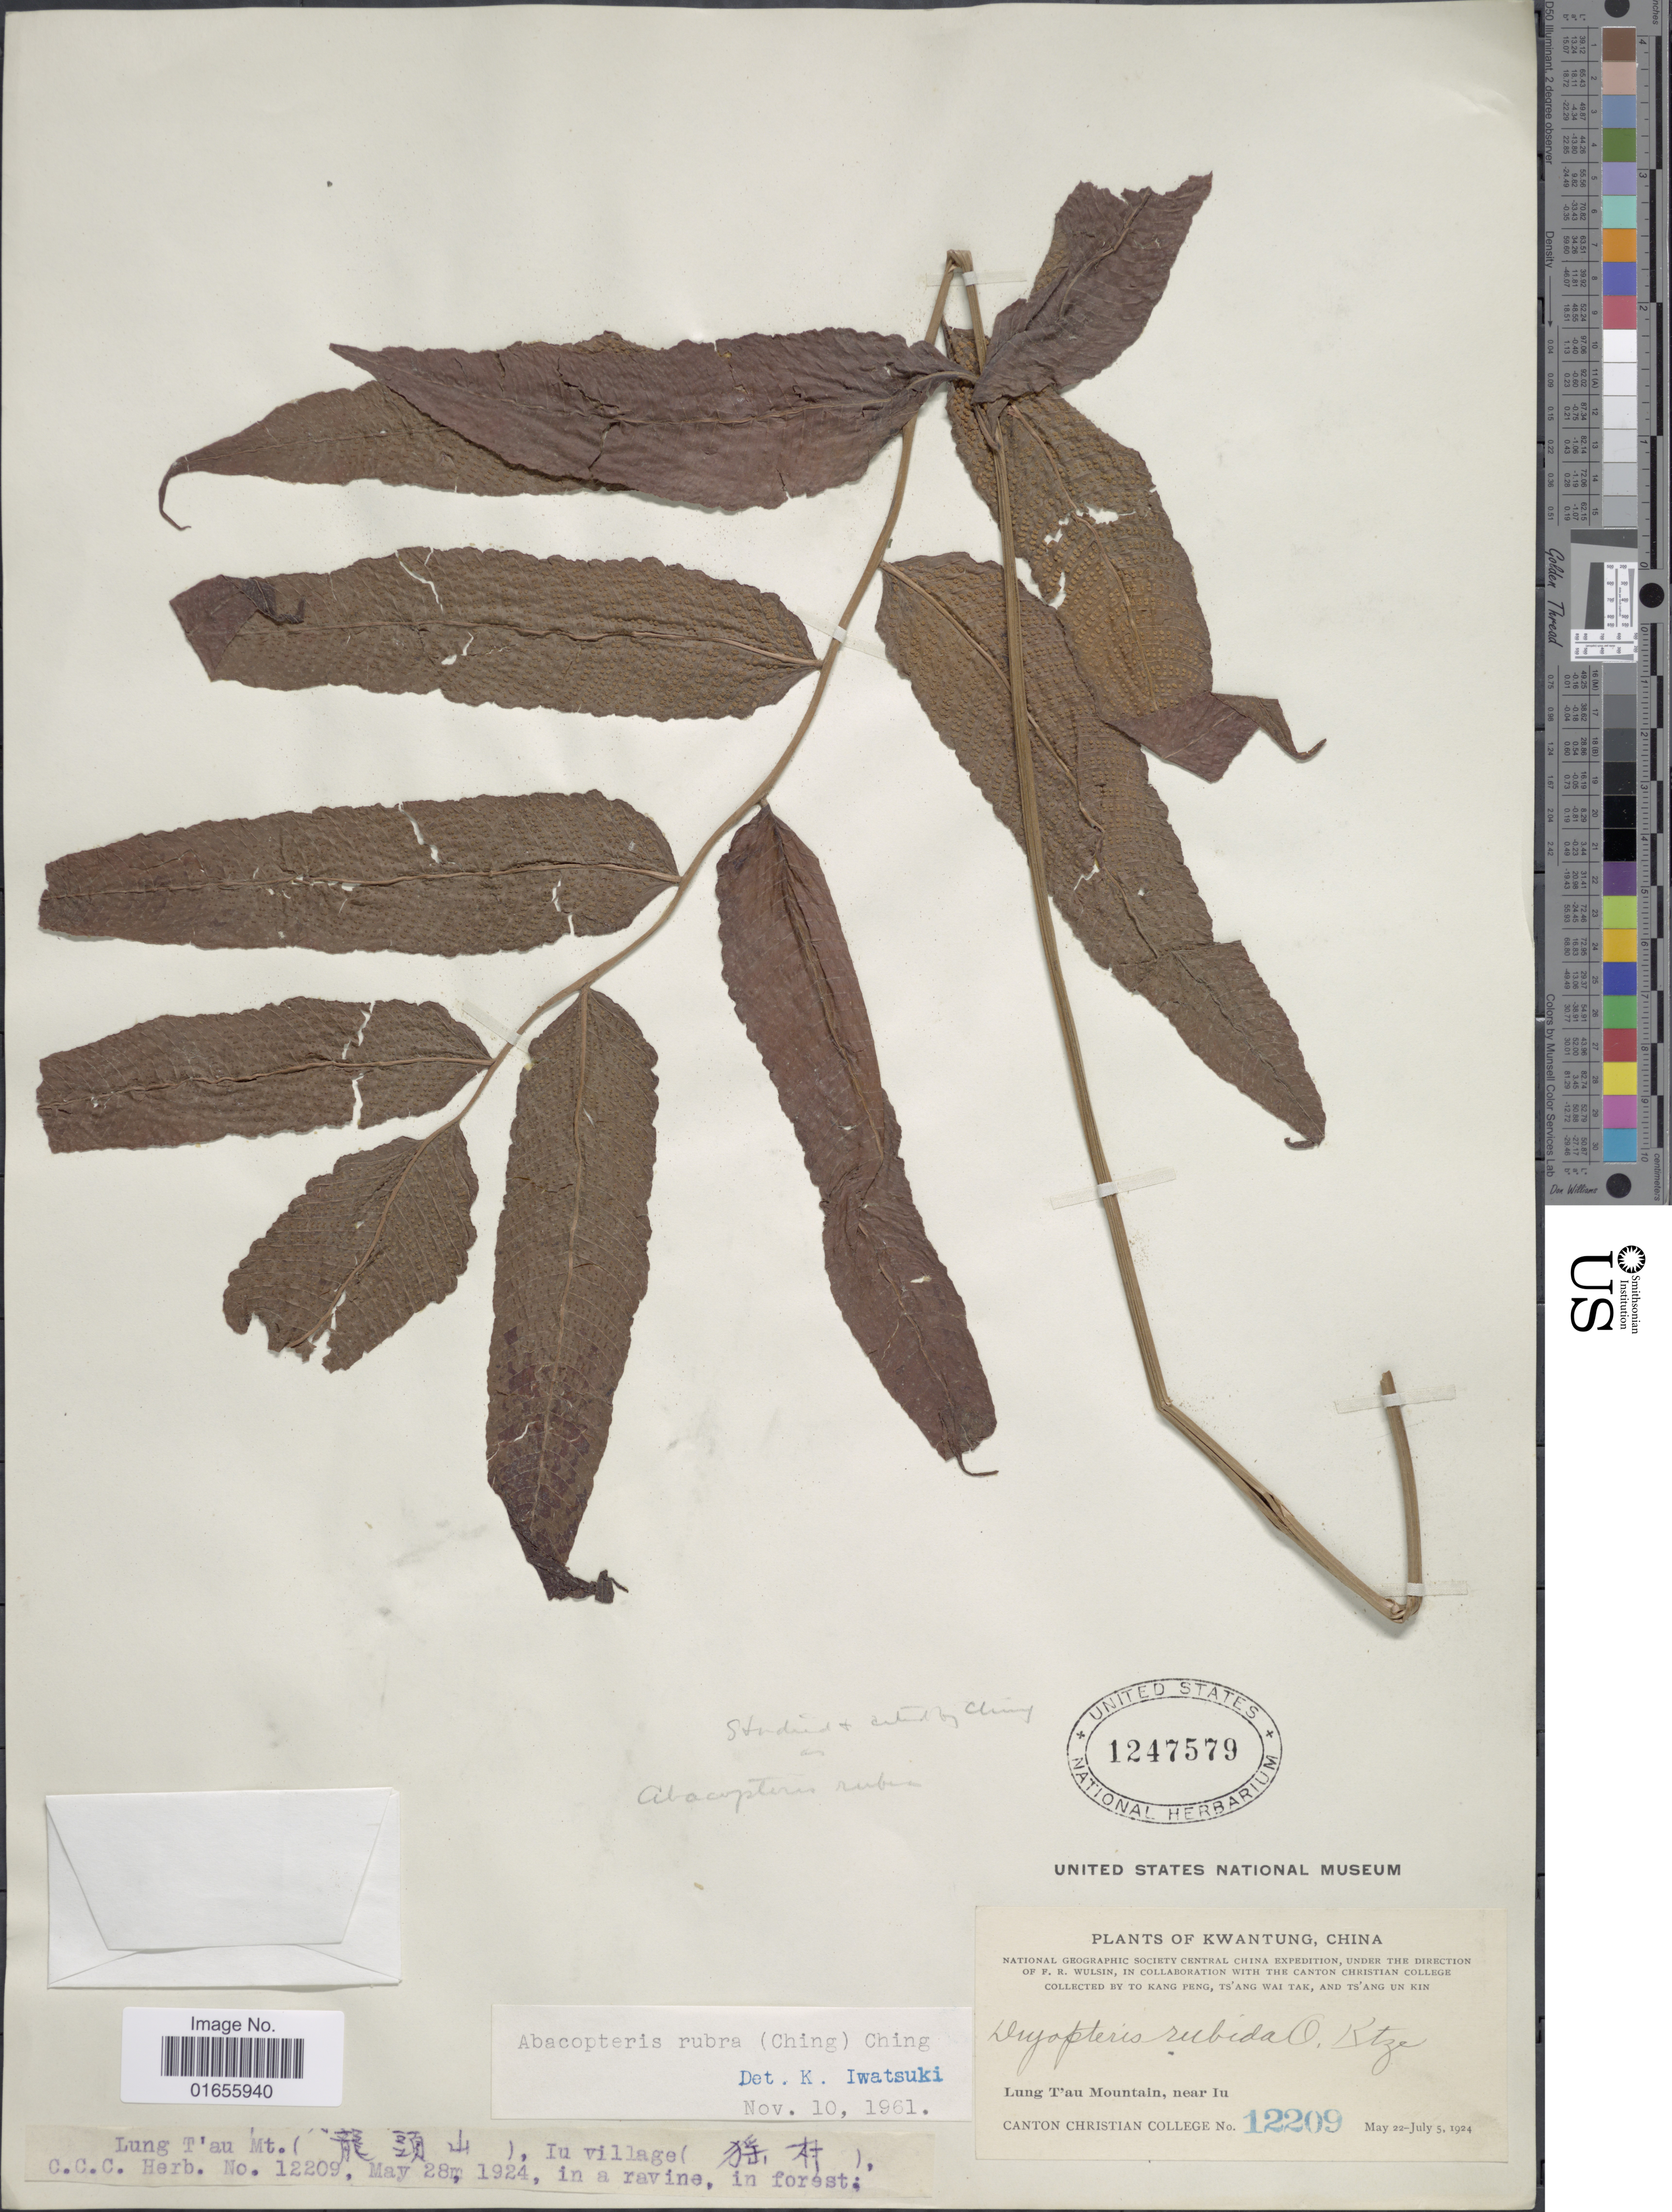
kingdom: Plantae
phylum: Tracheophyta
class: Polypodiopsida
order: Polypodiales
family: Thelypteridaceae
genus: Pronephrium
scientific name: Pronephrium lakhimpurense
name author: (Rosenst.) Holttum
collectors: Canton Christian College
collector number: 12209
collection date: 1924-05-22/1924-07-05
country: China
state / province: Guangdong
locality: Kwangtung, Lung T'au Mountain, near Iu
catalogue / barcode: US 1247579